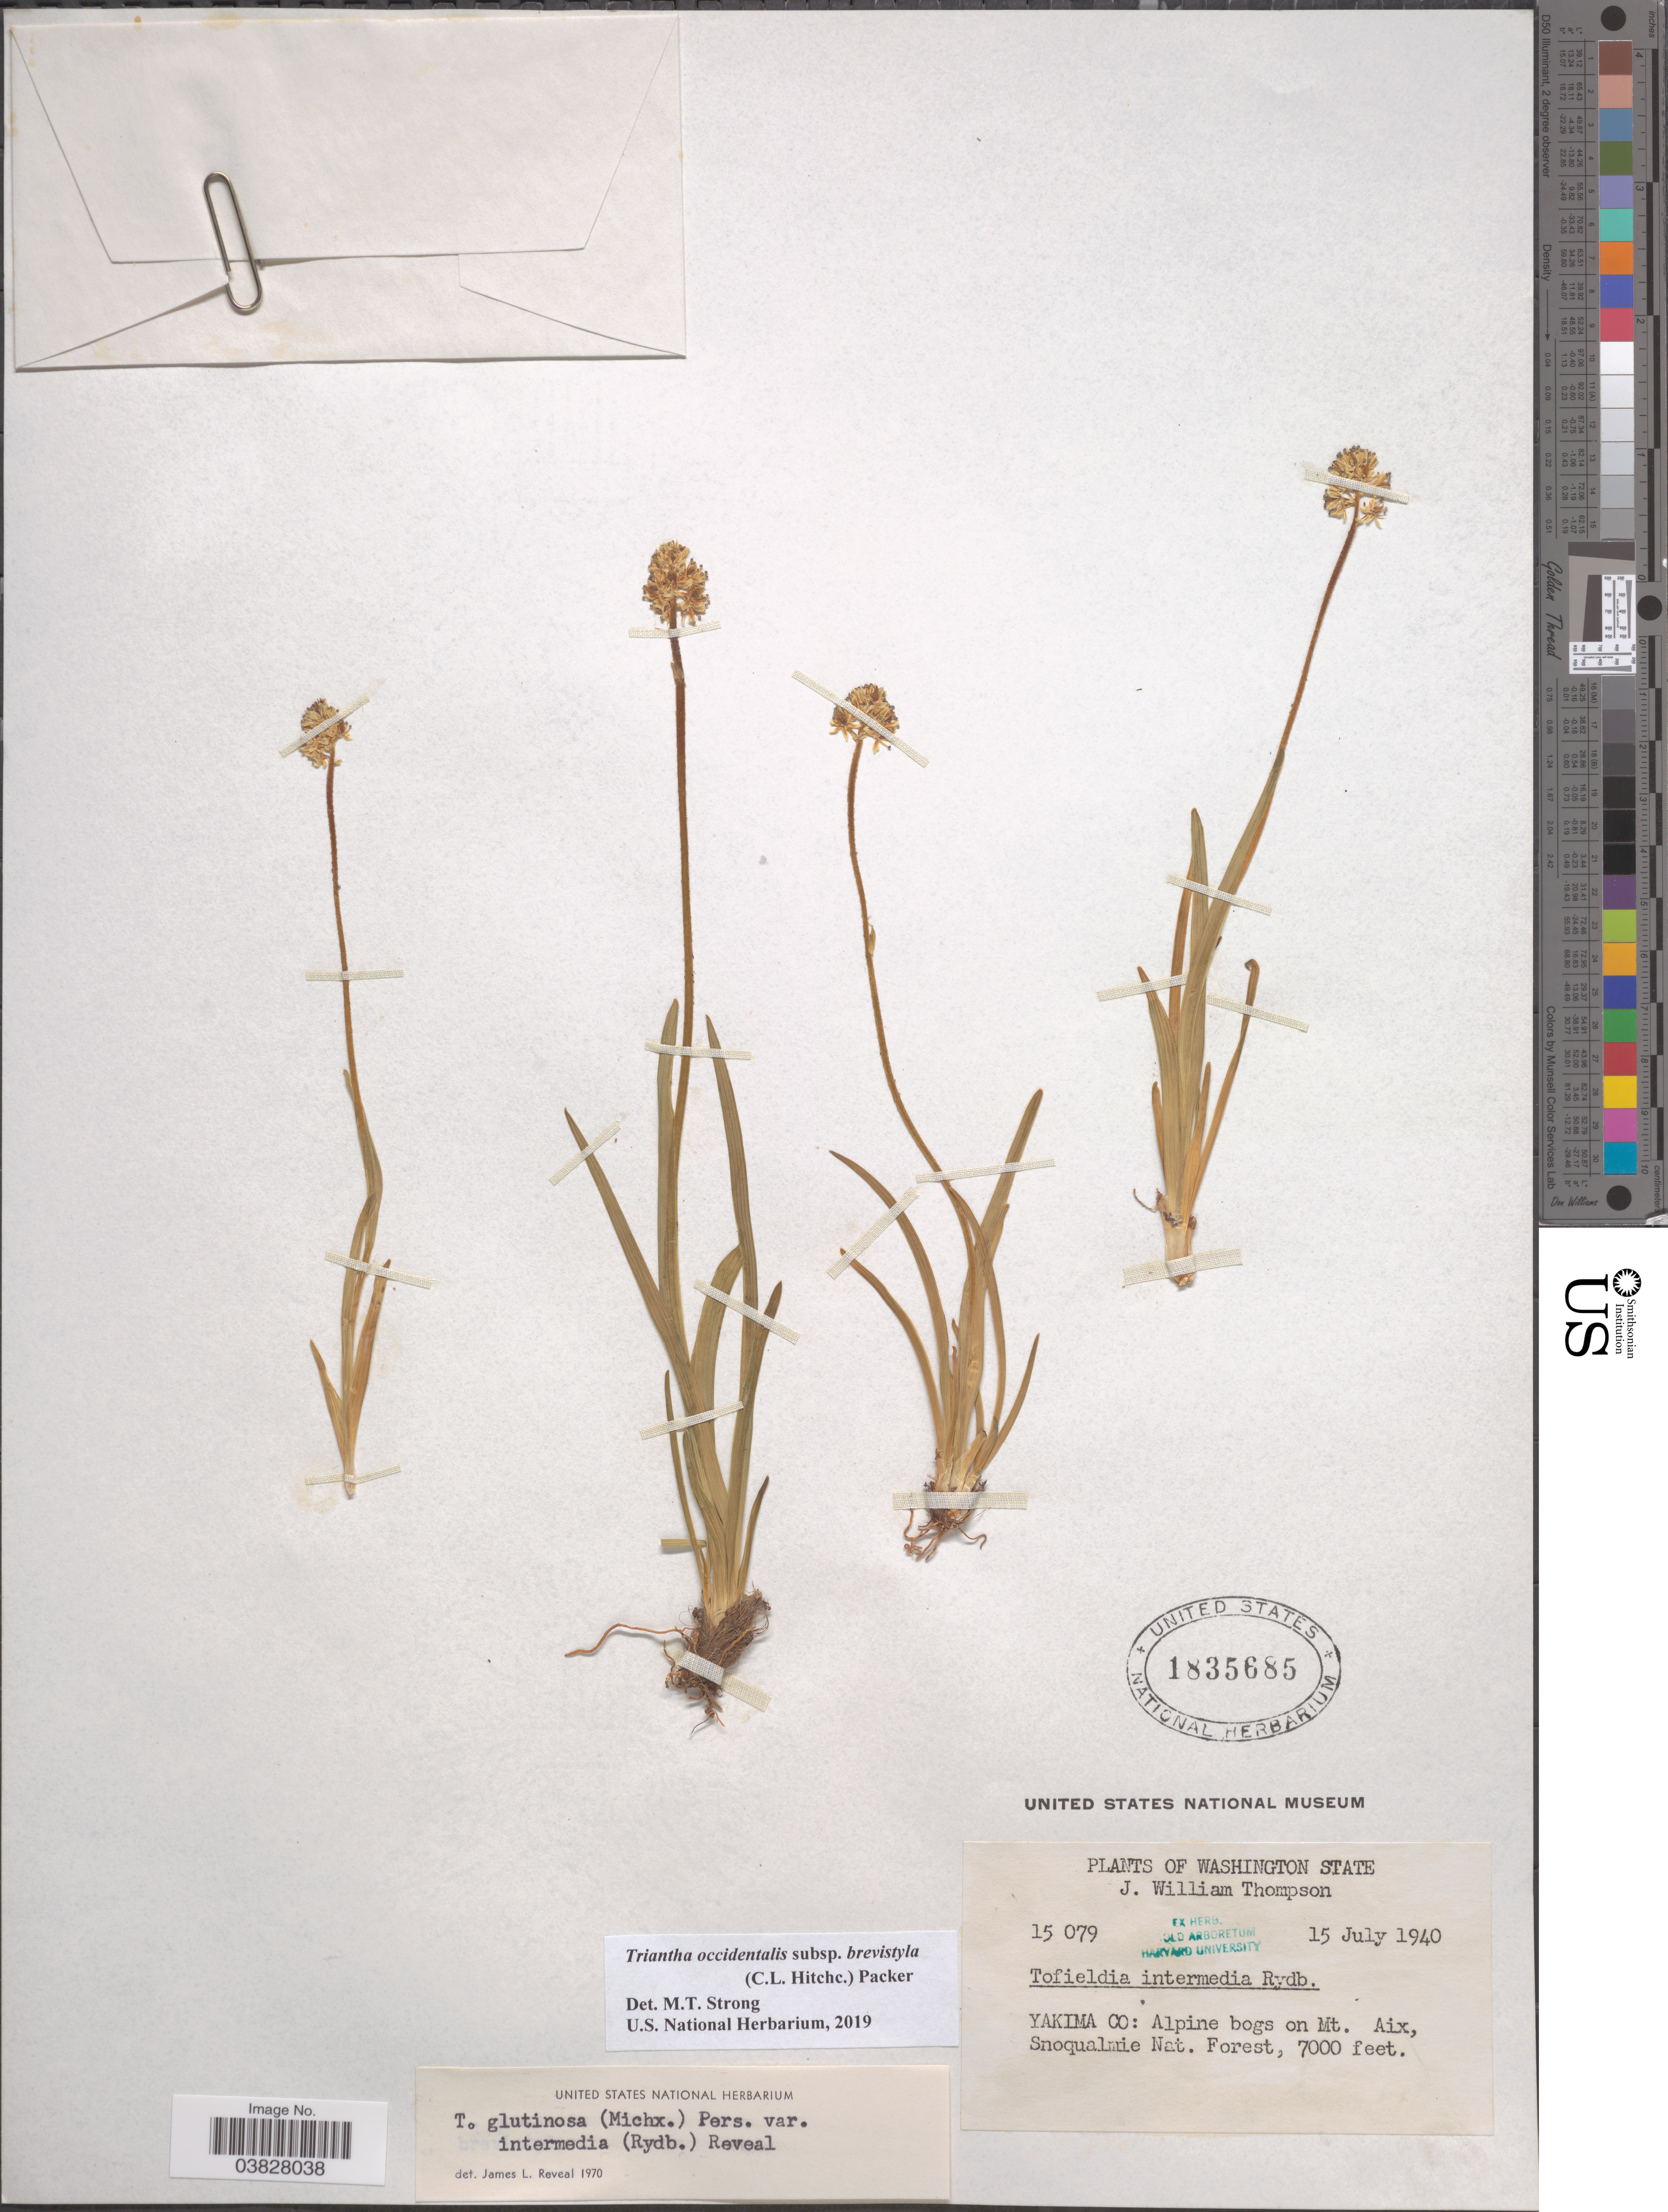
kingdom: Plantae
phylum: Tracheophyta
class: Liliopsida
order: Alismatales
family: Tofieldiaceae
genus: Triantha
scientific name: Triantha occidentalis subsp. brevistyla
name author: (C.L. Hitchc.) Packer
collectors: J. W. Thompson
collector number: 15079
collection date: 1940-07-15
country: United States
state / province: Washington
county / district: Yakima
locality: Yakima Co: Alpine bogs on Mt. Aix, Snoqualmie Nat. Forest.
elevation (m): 2134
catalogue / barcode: US 1835685